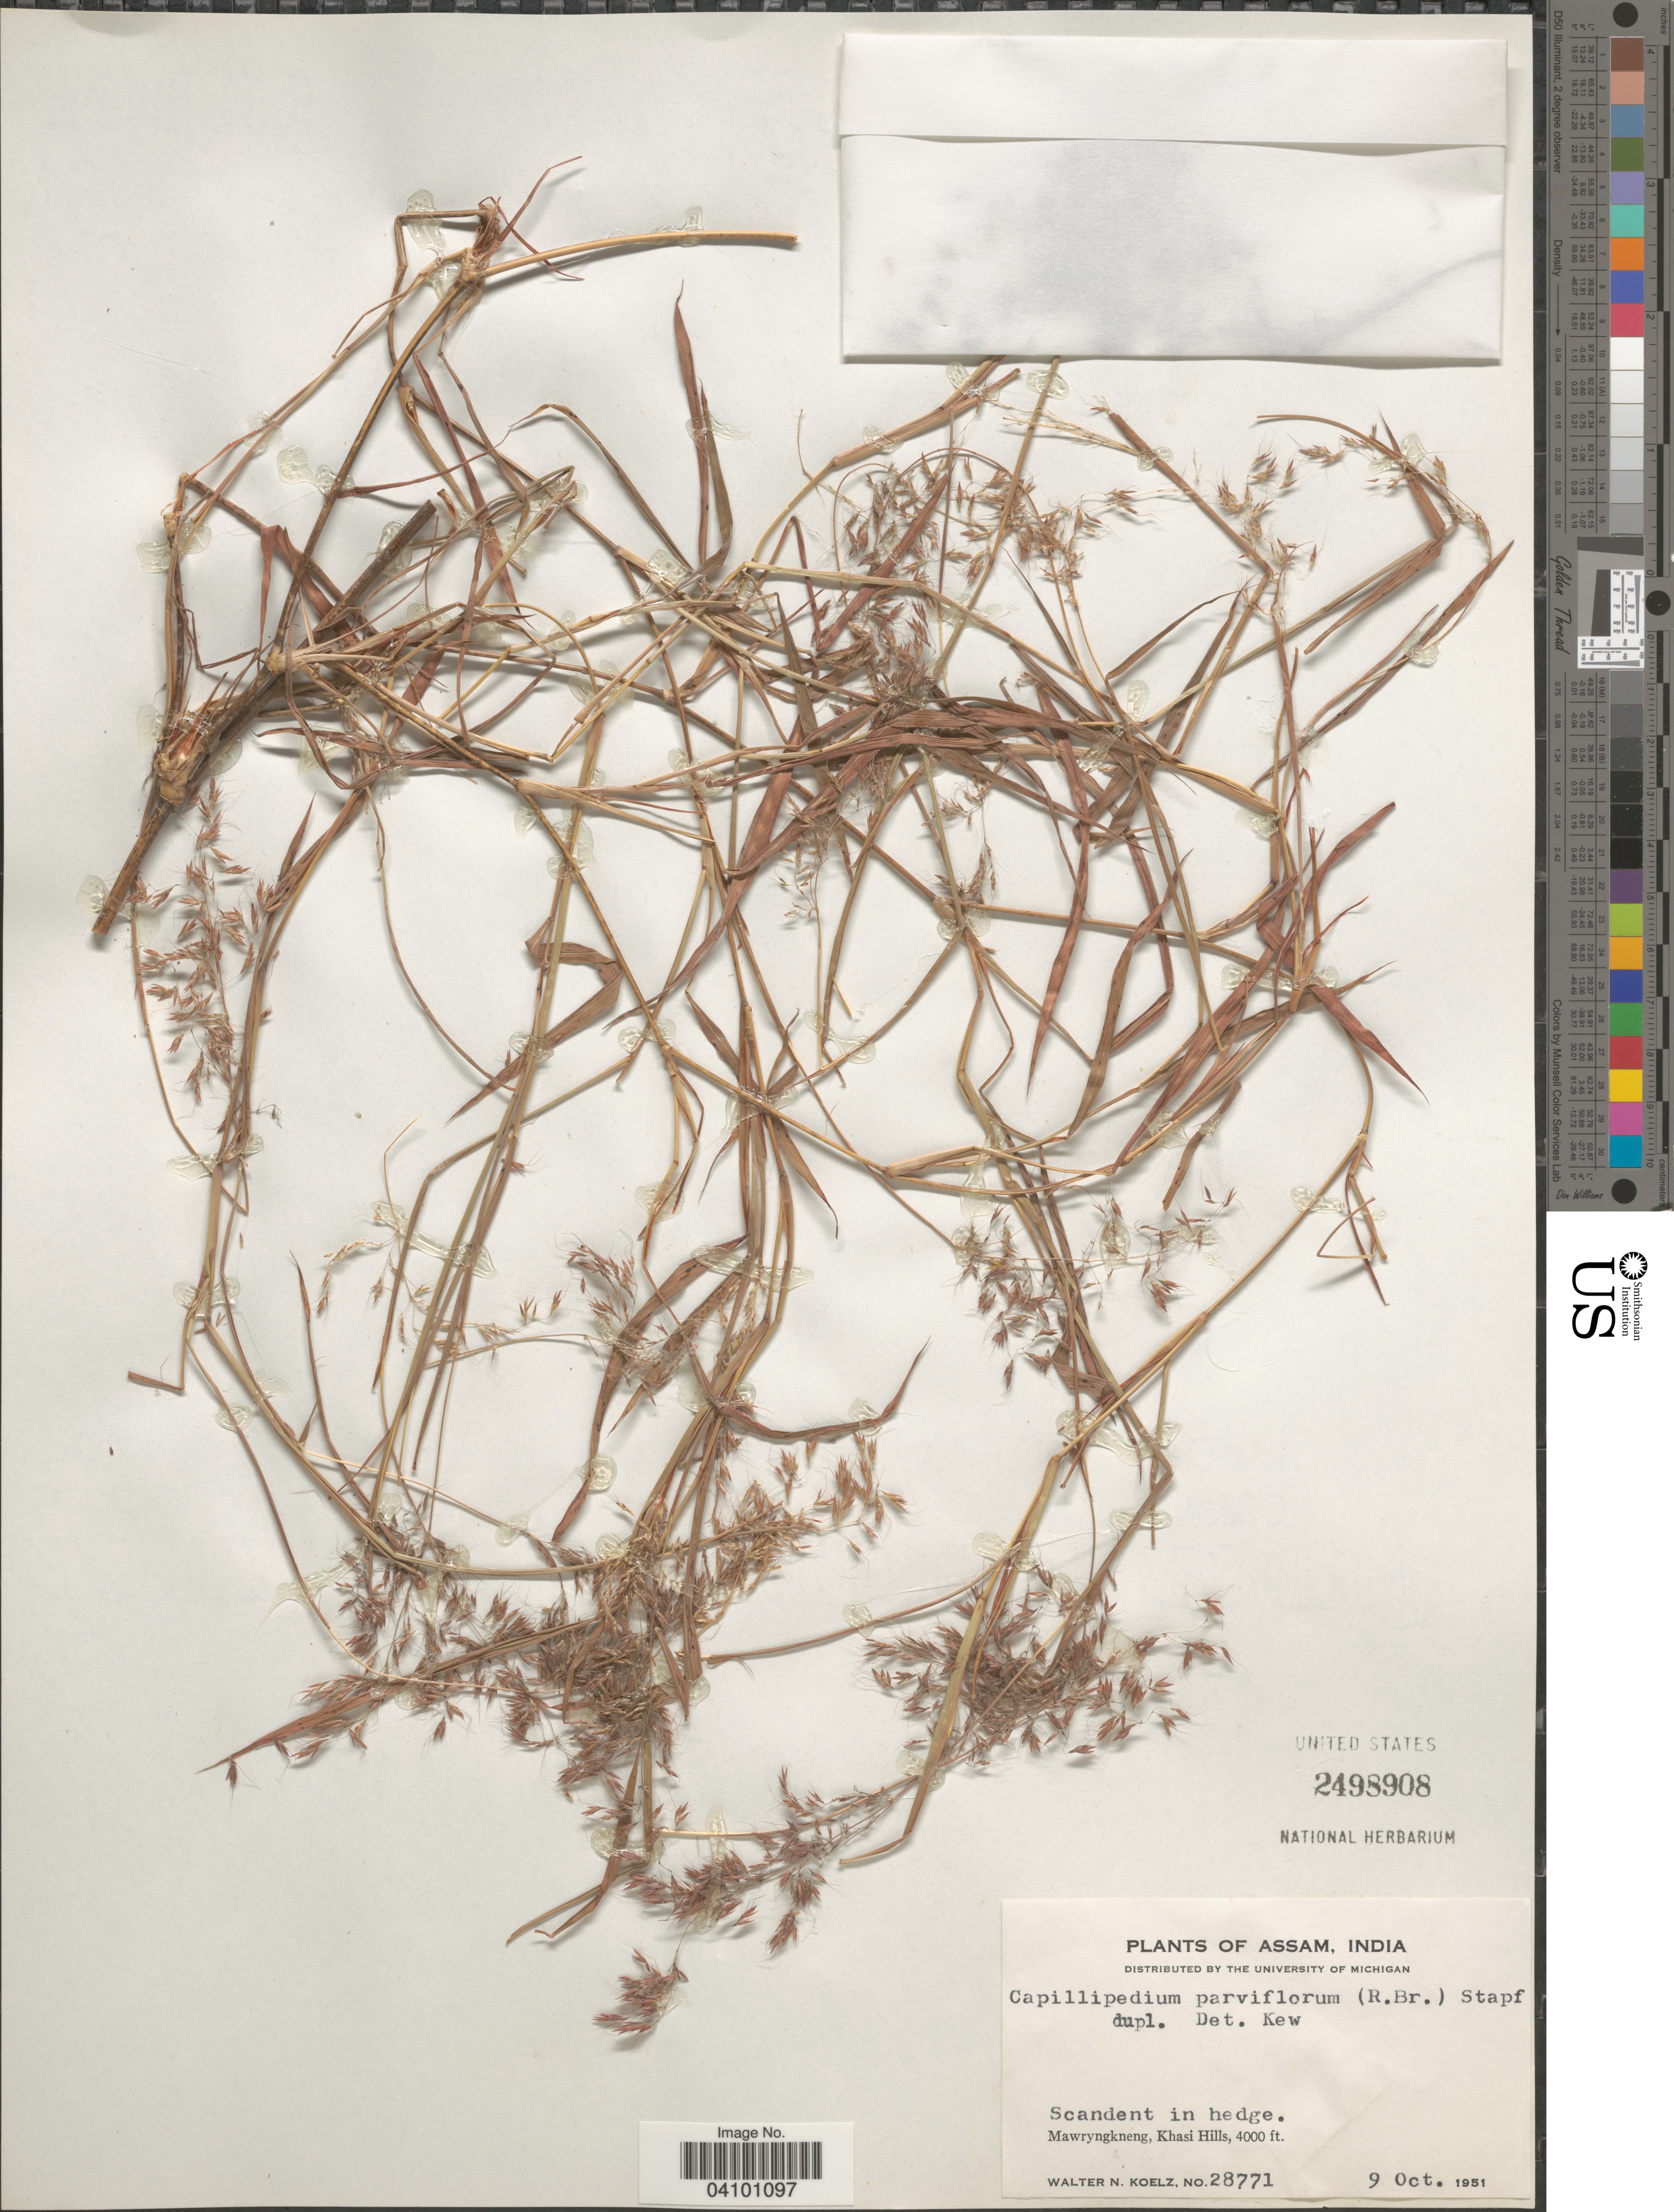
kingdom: Plantae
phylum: Tracheophyta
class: Liliopsida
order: Poales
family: Poaceae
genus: Capillipedium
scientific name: Capillipedium parviflorum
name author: (R. Br.) Stapf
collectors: W. N. Koelz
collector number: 28771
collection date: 1951-10-09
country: India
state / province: Assam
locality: Scandent in hedge. Mawryngkneng, Khasi Hills.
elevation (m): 1219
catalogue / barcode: US 2498908